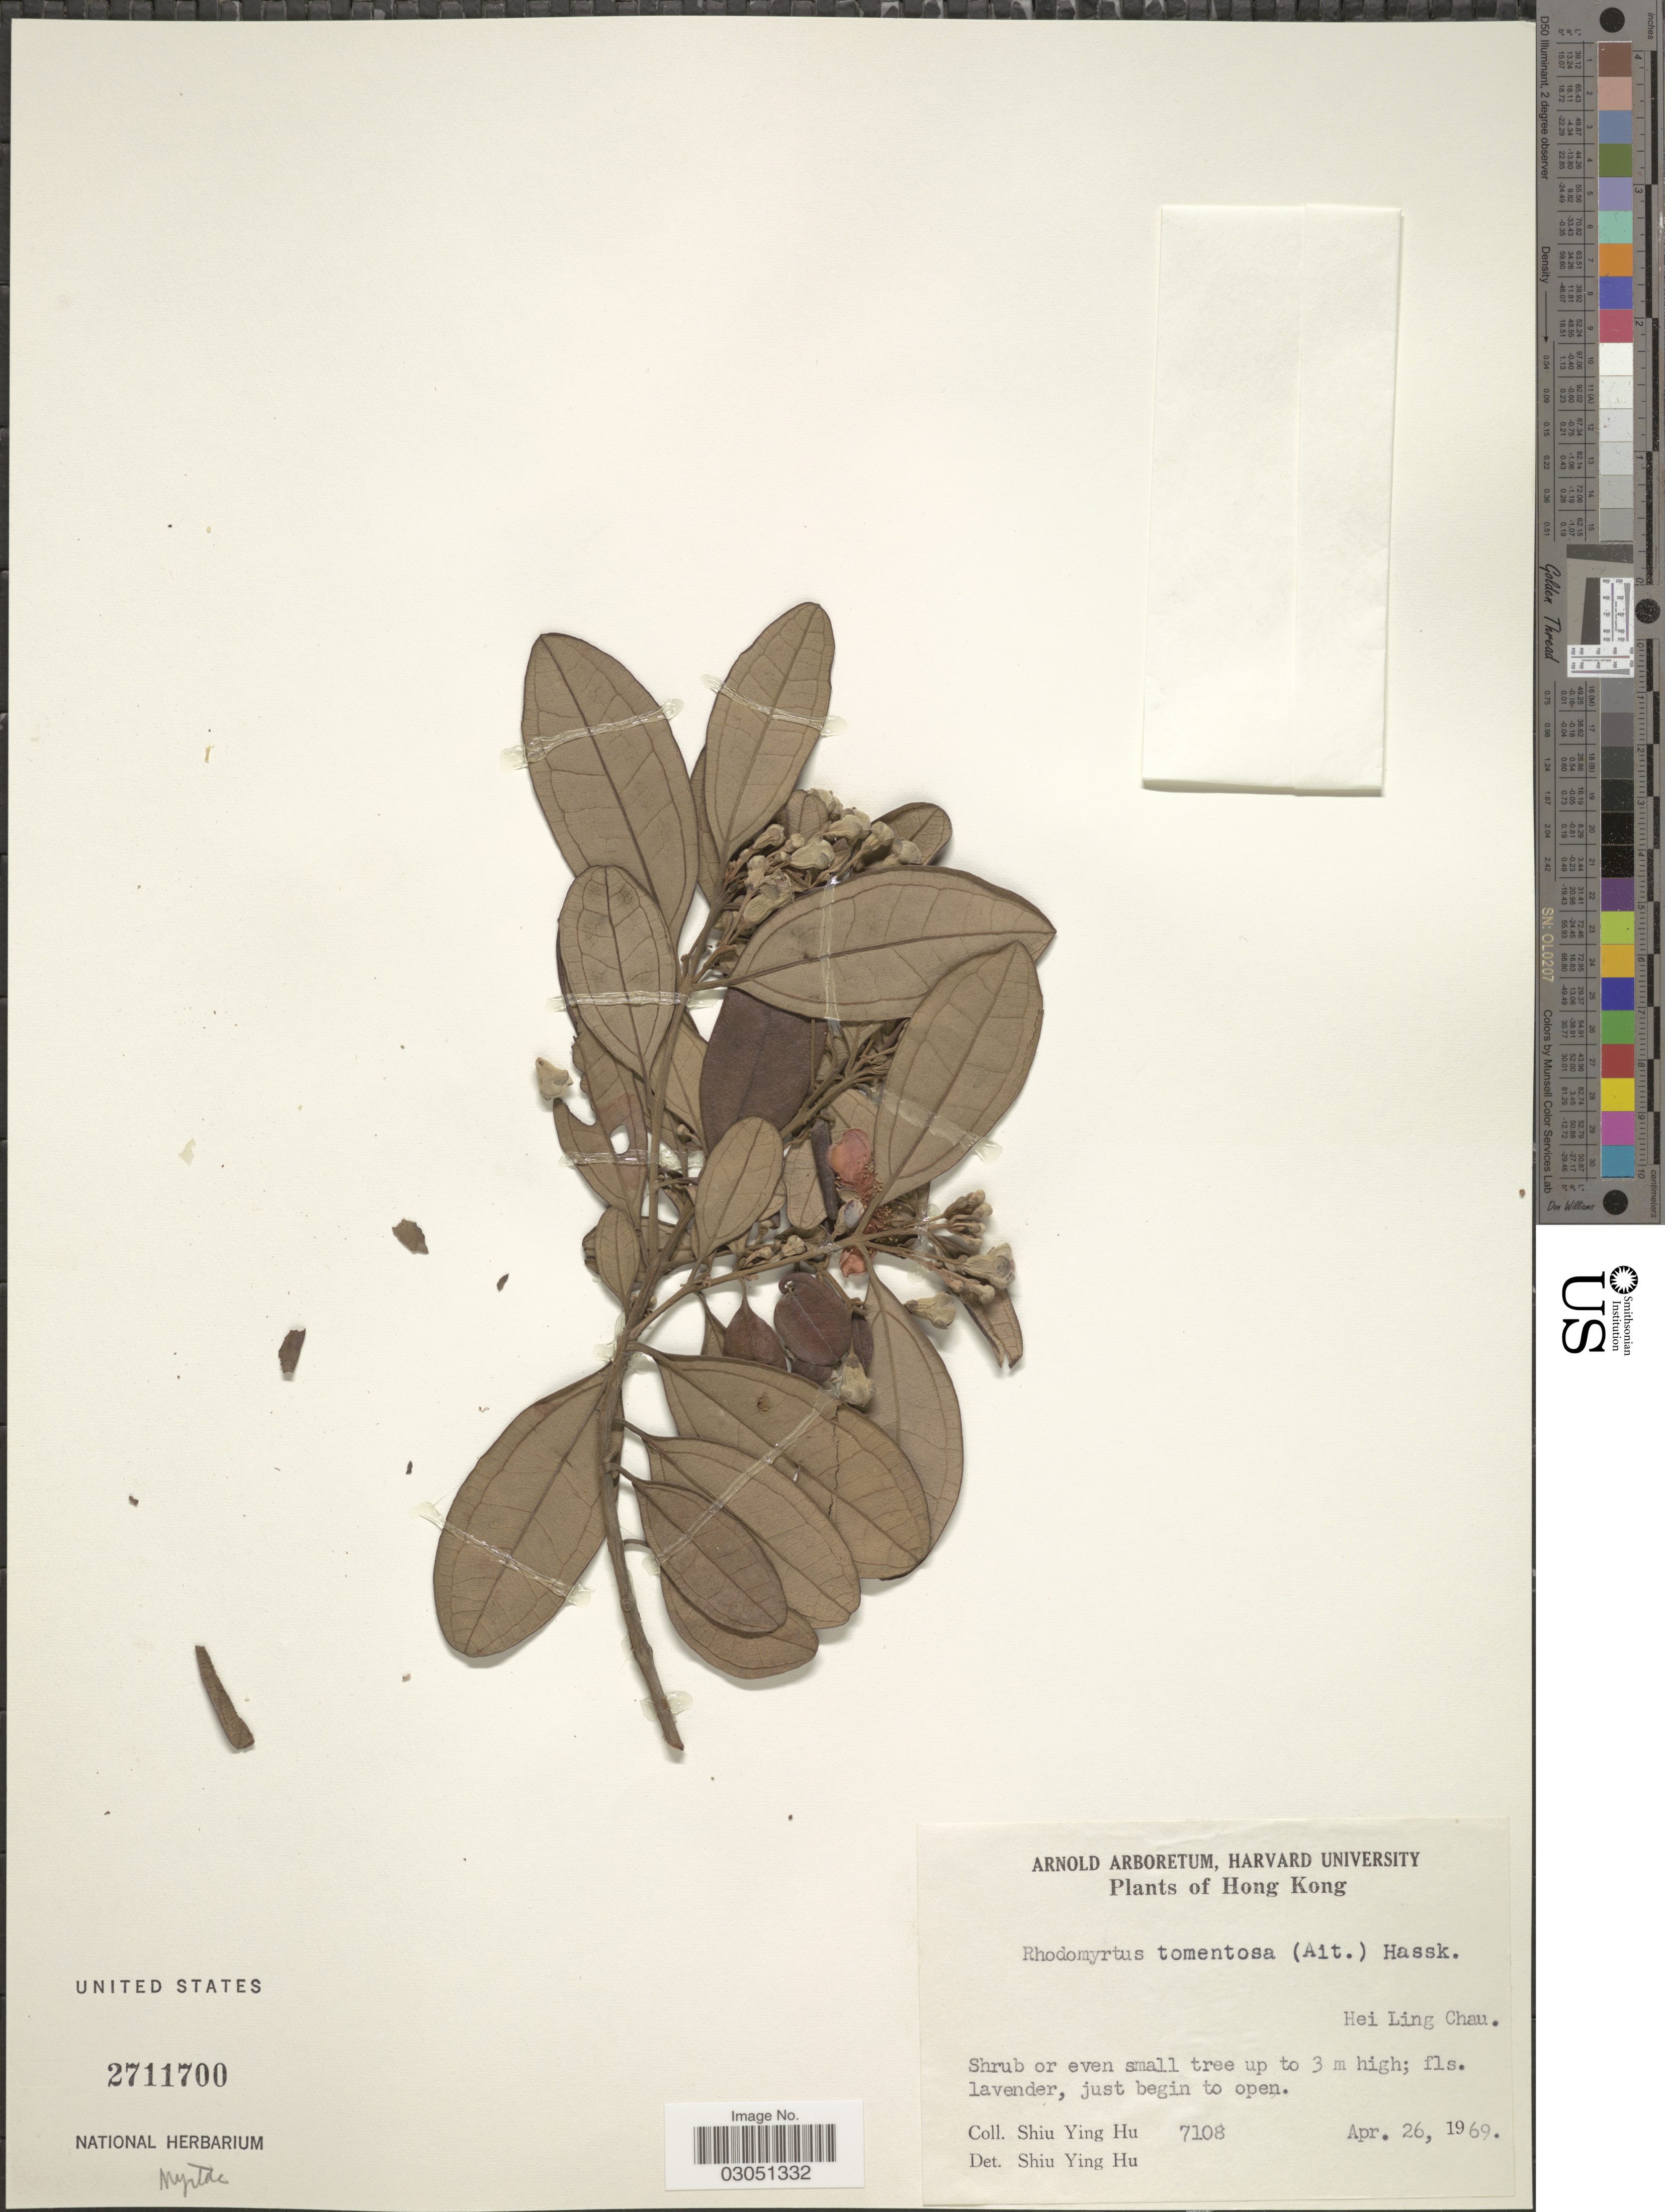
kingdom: Plantae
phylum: Tracheophyta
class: Magnoliopsida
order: Myrtales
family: Myrtaceae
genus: Rhodomyrtus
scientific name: Rhodomyrtus tomentosa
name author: (Aiton) Hassk.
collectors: S. Y. Hu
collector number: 7108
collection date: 1969-04-26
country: China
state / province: Hong Kong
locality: Hei Ling Chau.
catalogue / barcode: US 2711700